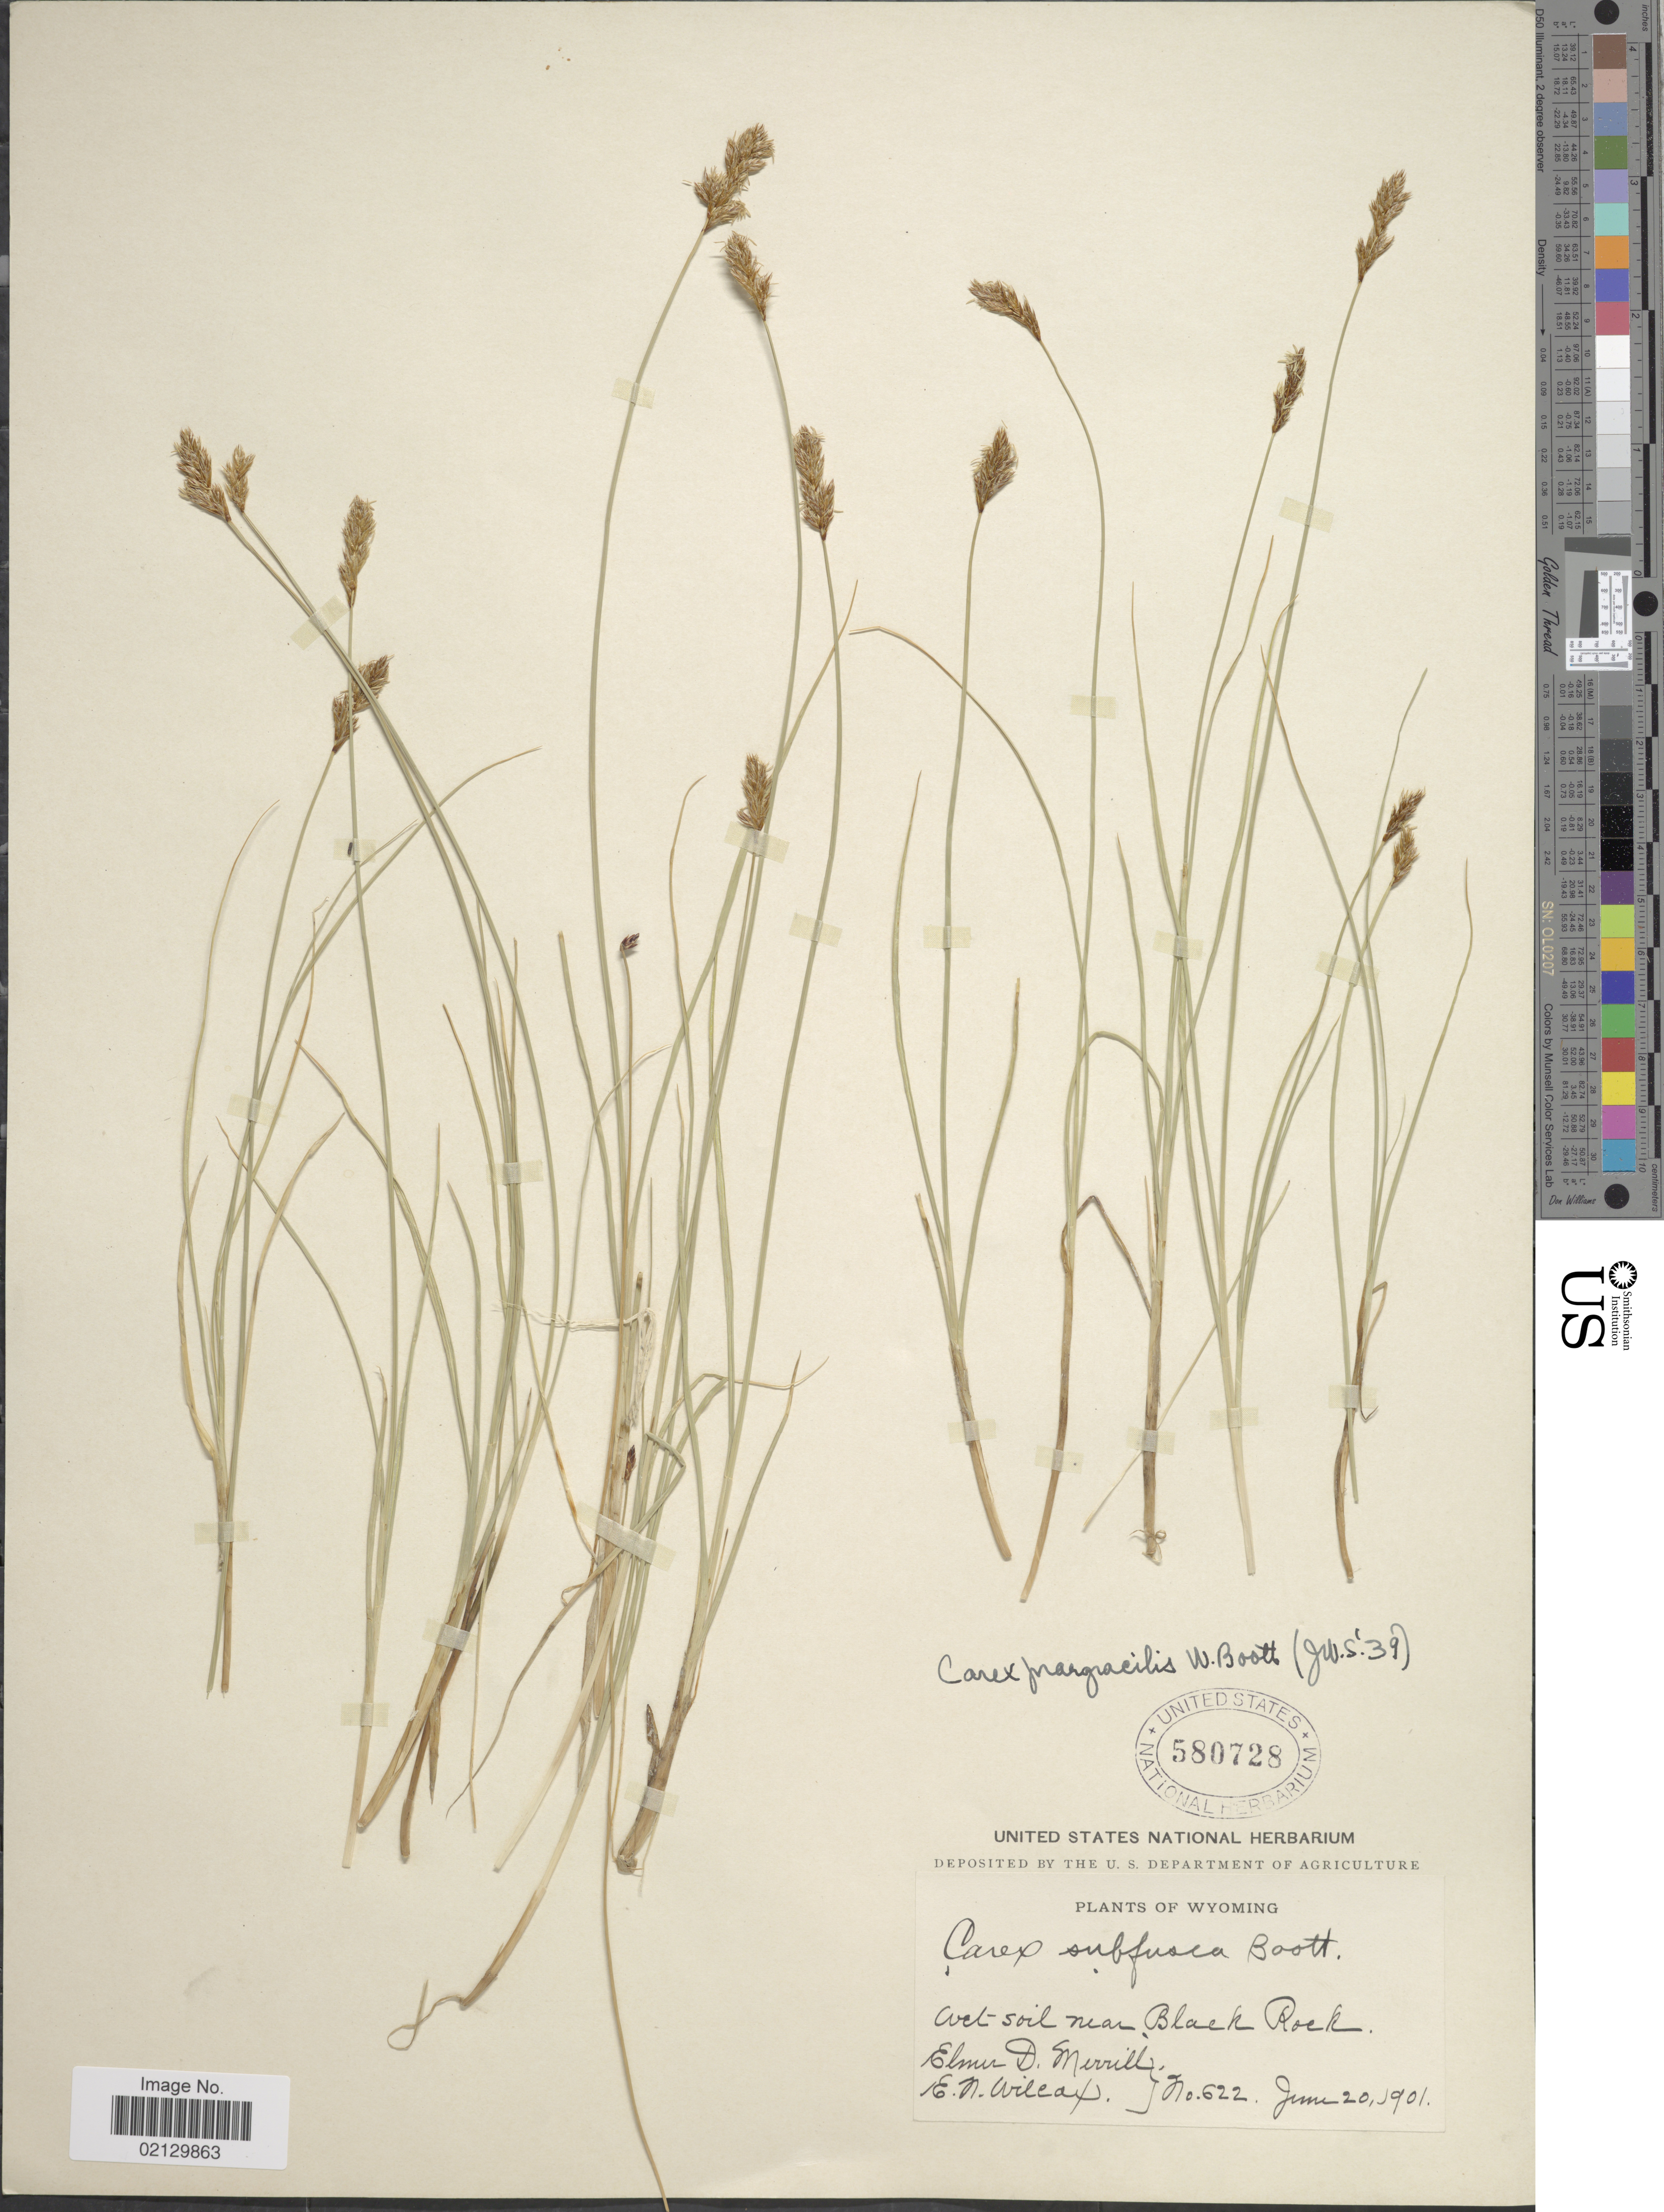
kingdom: Plantae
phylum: Tracheophyta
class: Liliopsida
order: Poales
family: Cyperaceae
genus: Carex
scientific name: Carex praegracilis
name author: W. Boott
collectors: E. D. Merrill & E. Wilcox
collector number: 622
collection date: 1901-06-20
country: United States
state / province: Wyoming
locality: Wyoming, Wet soil near Black Rock.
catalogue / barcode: US 580728